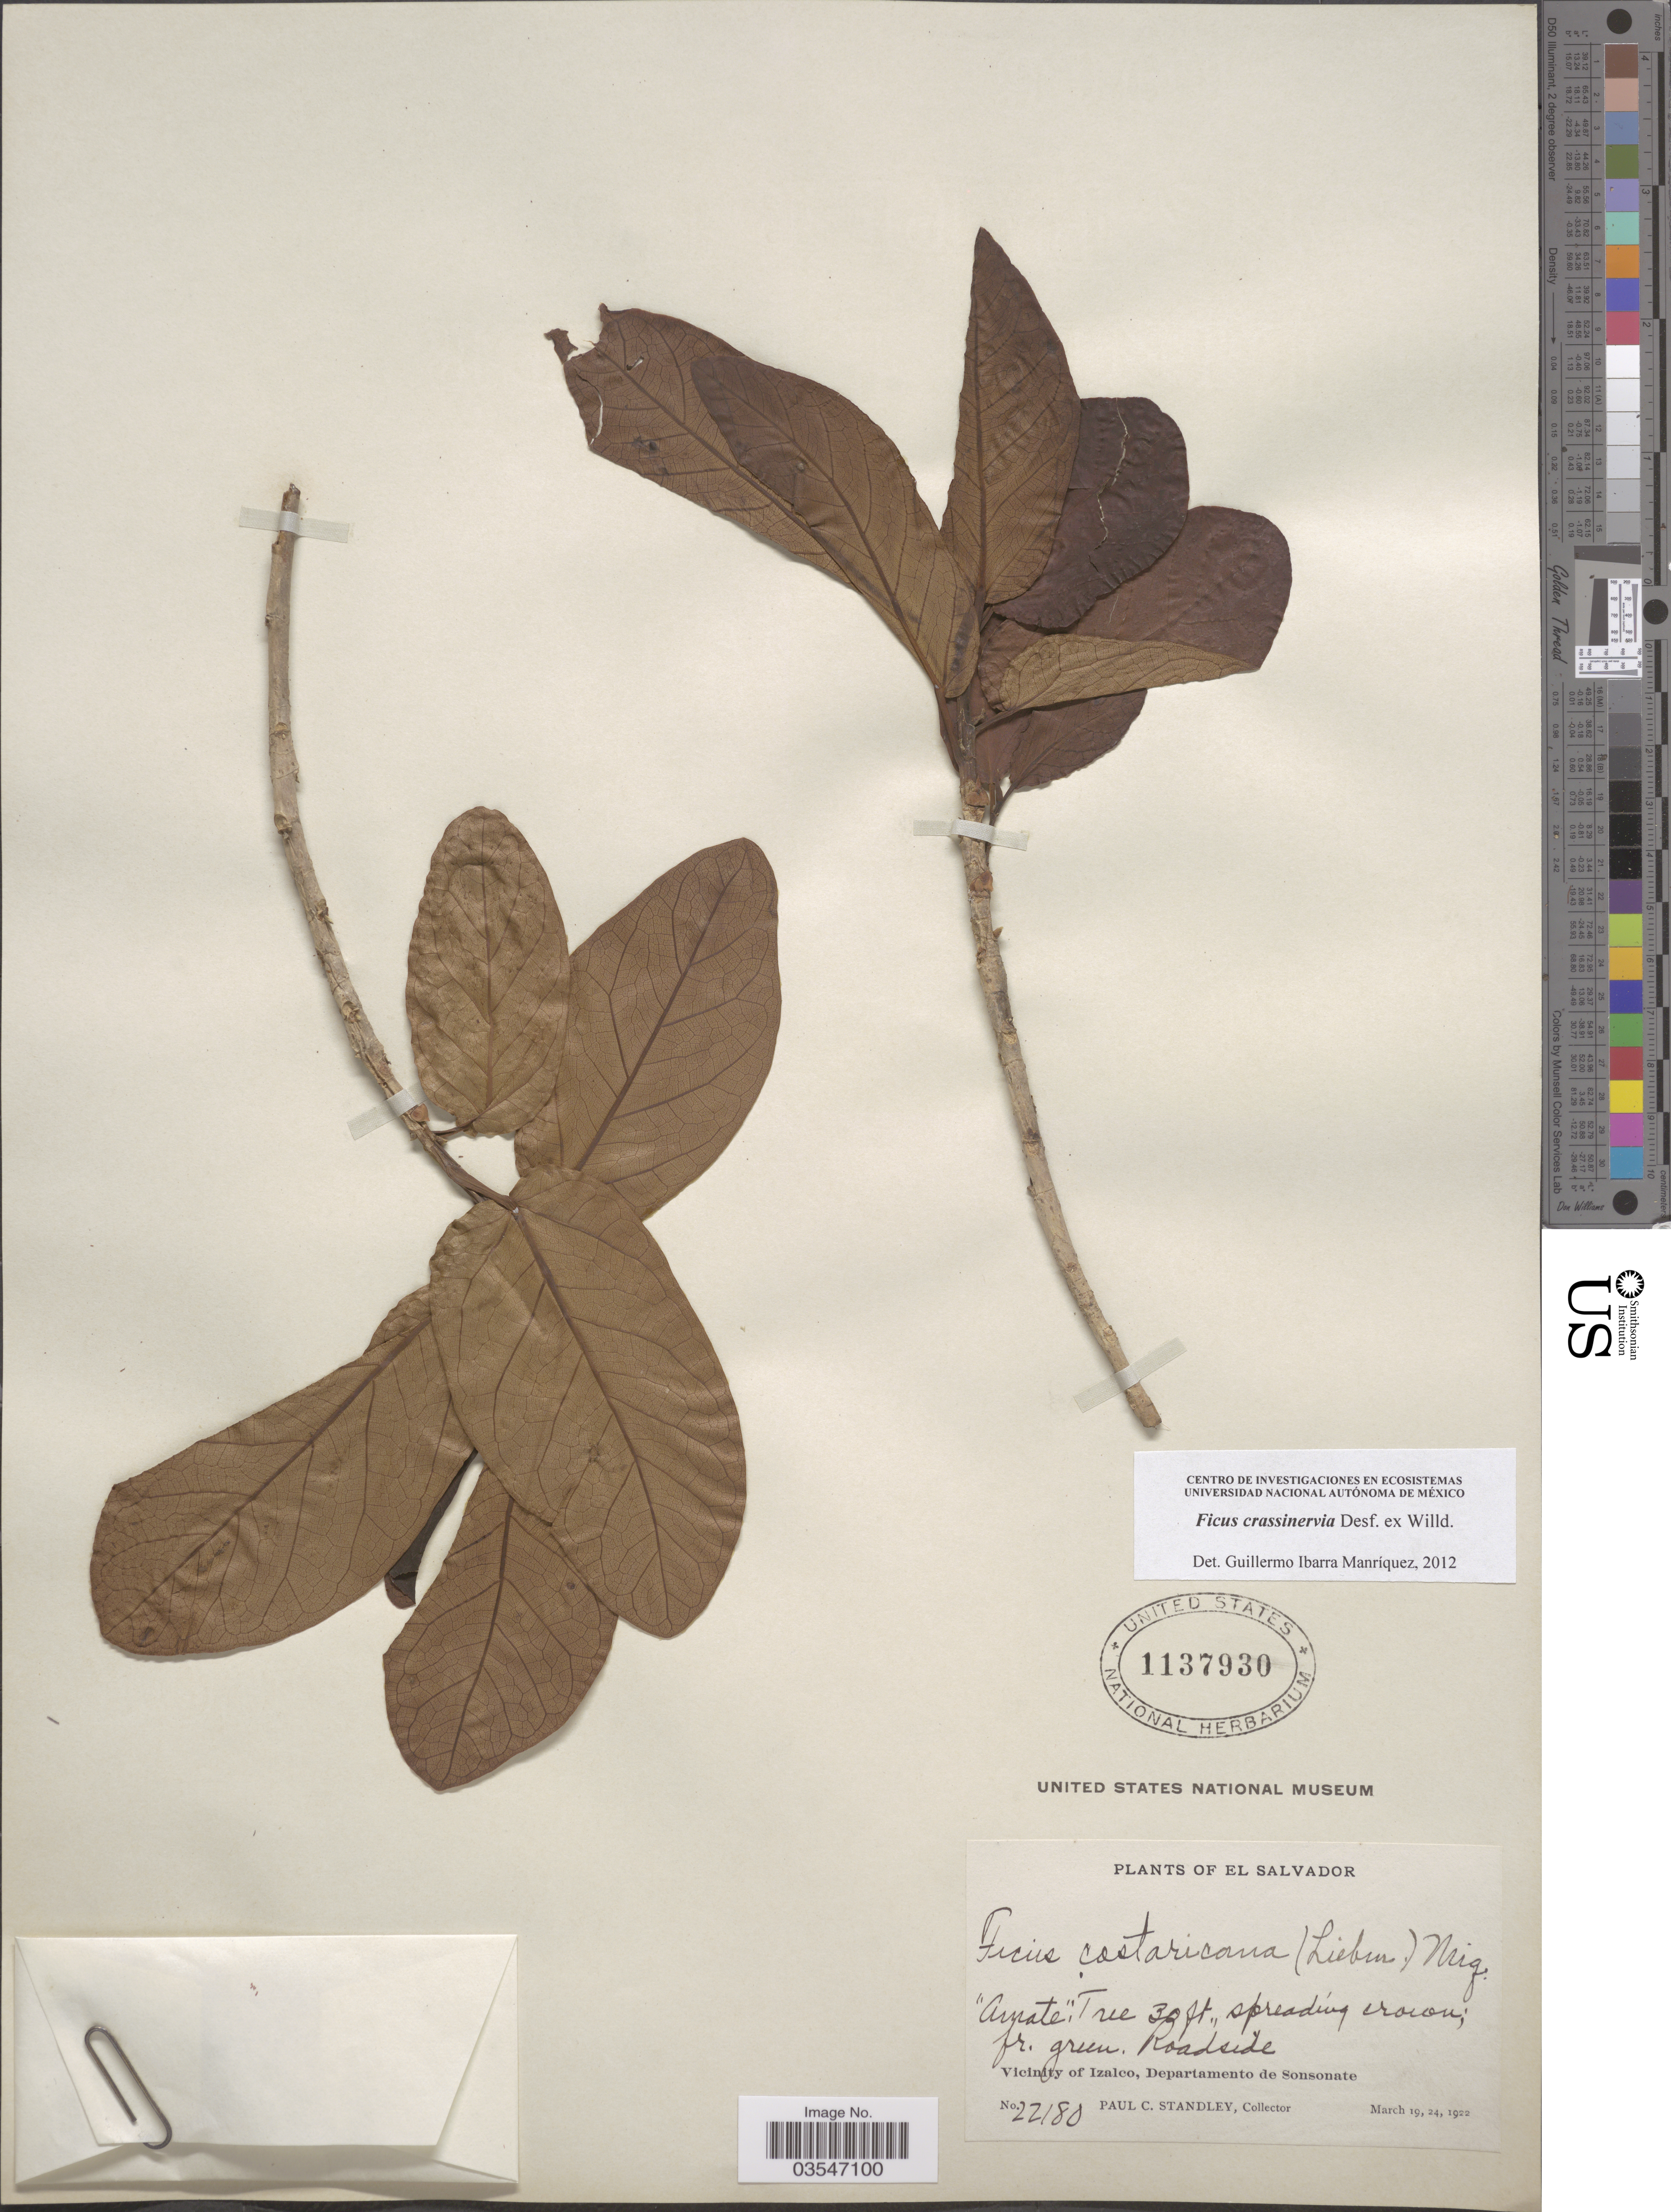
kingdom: Plantae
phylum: Tracheophyta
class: Magnoliopsida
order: Rosales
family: Moraceae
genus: Ficus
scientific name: Ficus crassinervia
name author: Desf. ex Willd.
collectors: P. C. Standley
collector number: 22180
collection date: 1922-03-19/1922-03-24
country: El Salvador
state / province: Sonsonate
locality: Vicinity of Izalco, Departamento de Sonsonate.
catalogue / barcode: US 1137930